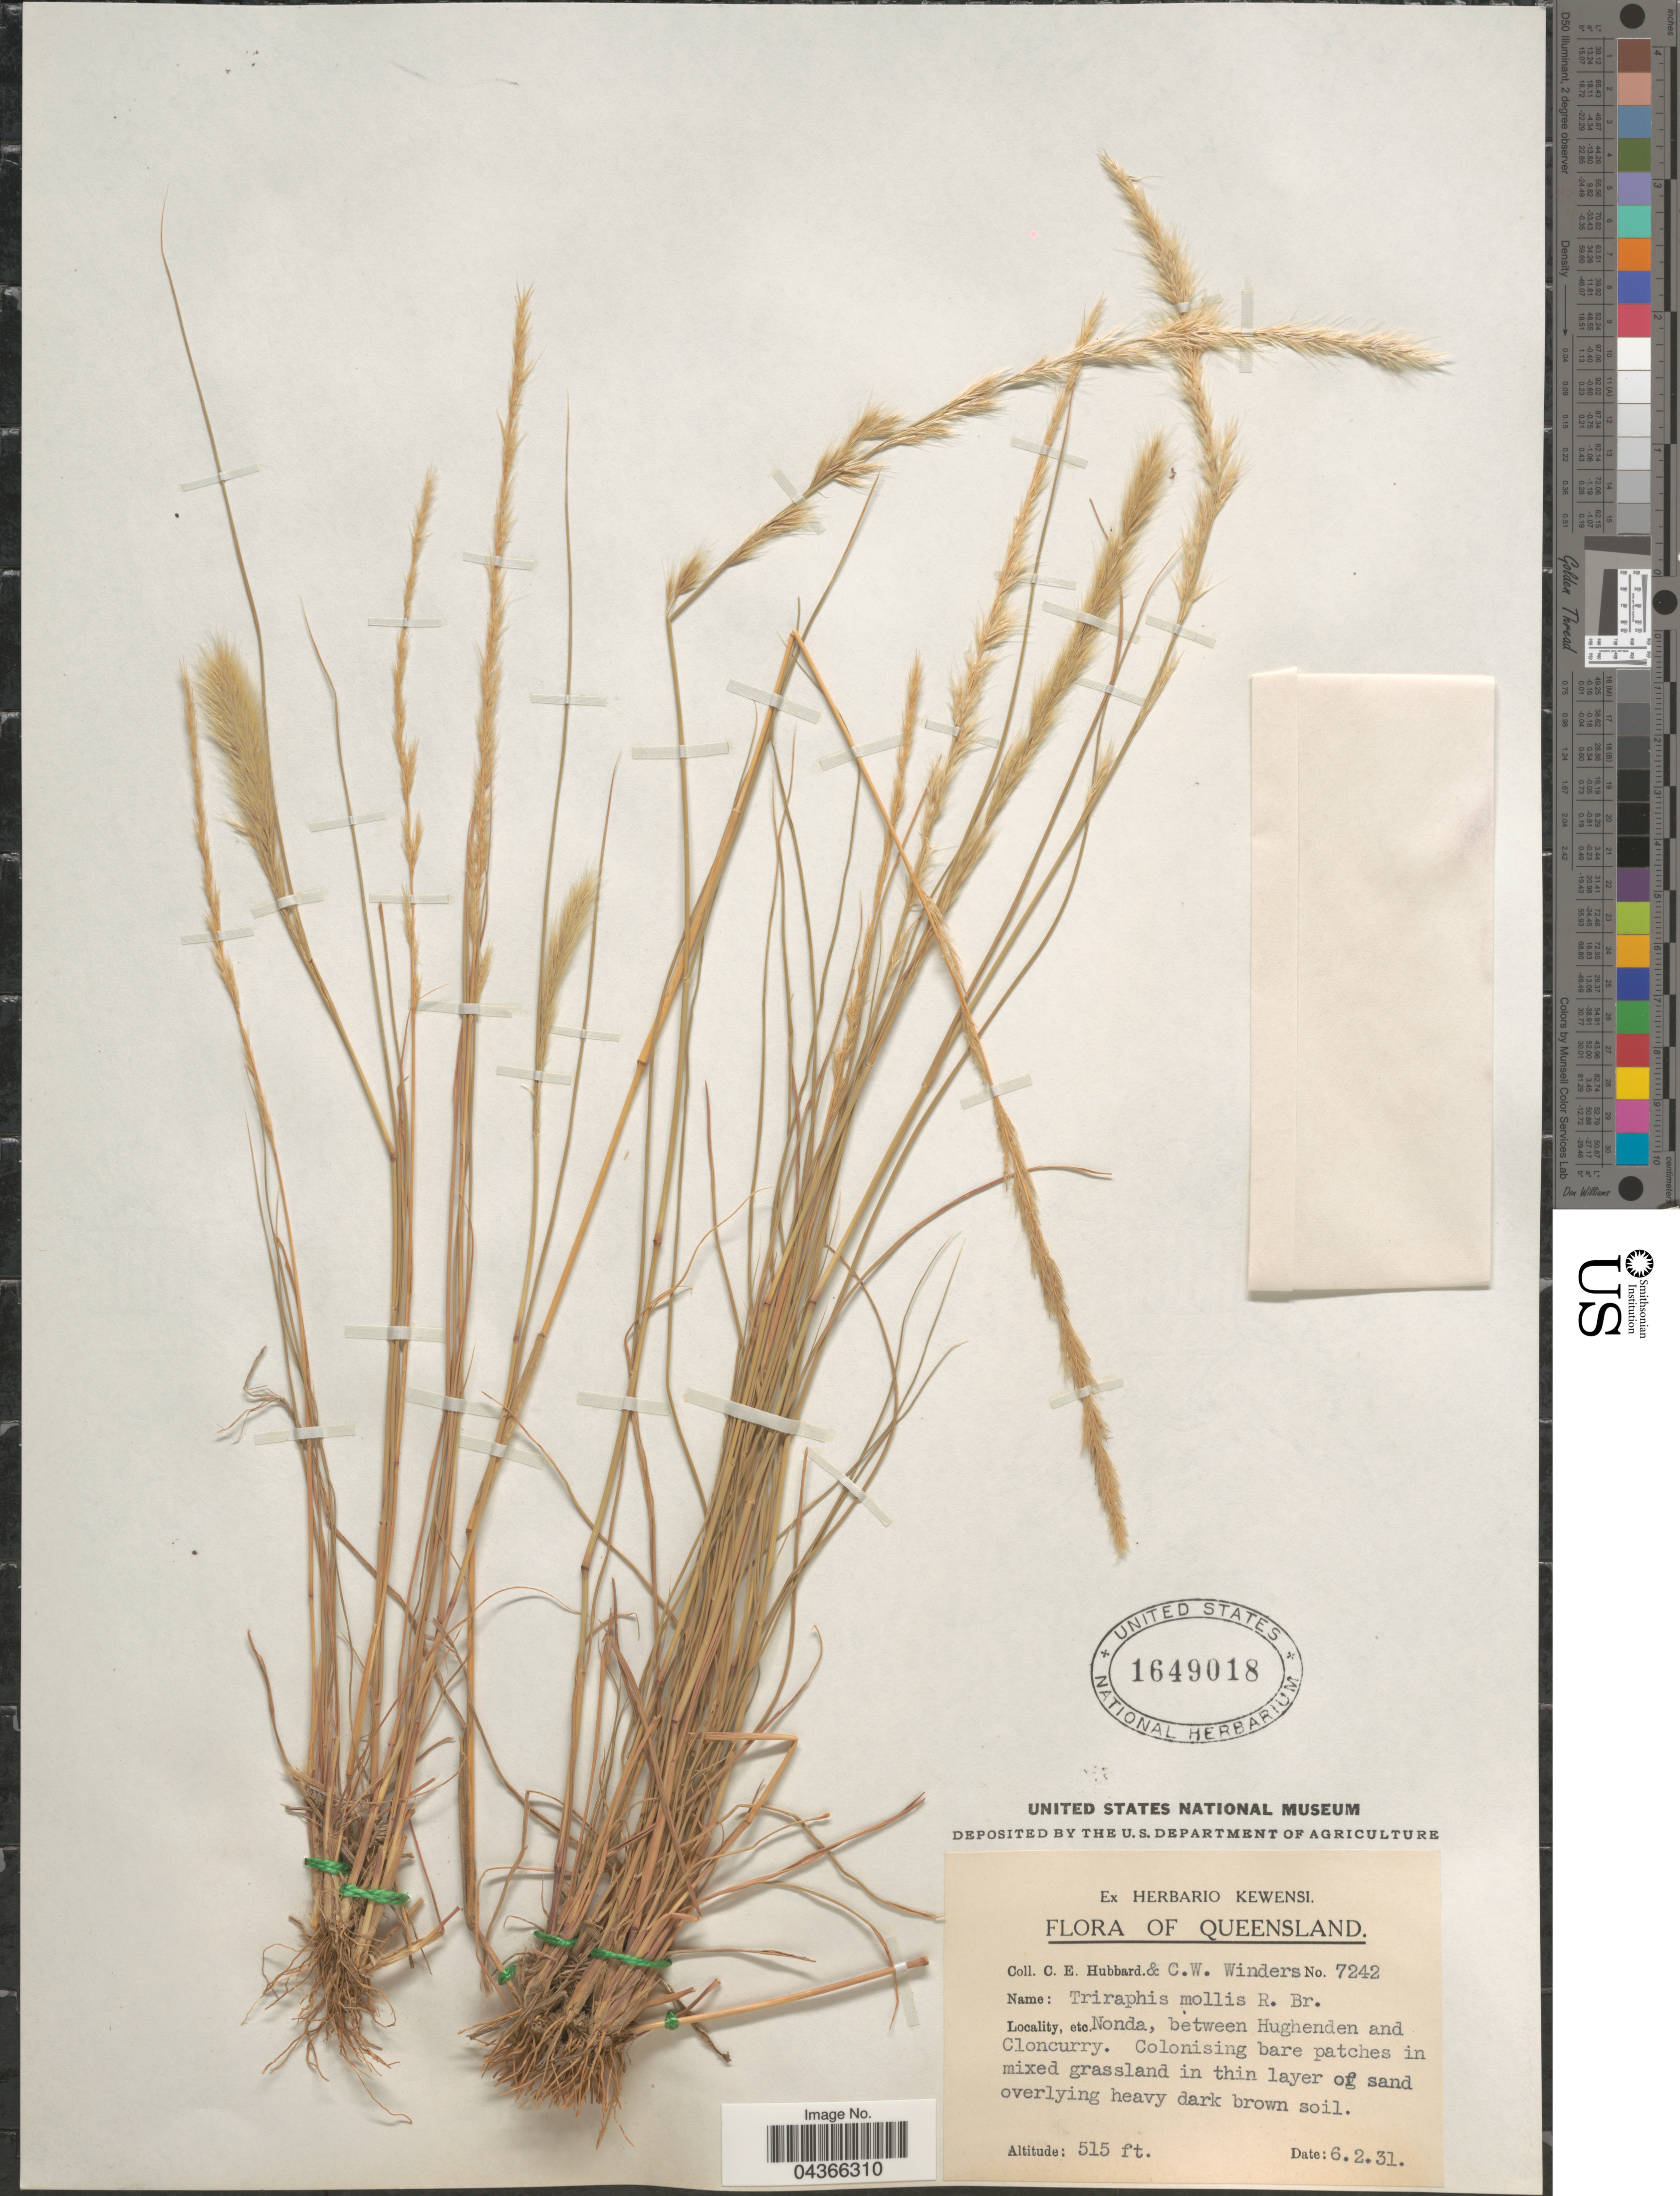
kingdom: Plantae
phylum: Tracheophyta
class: Liliopsida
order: Poales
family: Poaceae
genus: Triraphis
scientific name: Triraphis mollis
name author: R. Br.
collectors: C. E. Hubbard & C. Winders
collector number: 7242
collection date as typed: Transcribed d/m/y: 6/2/31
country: Australia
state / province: Queensland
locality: Nonda, between Hughenden and Cloncurry.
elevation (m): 157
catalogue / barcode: US 1649018